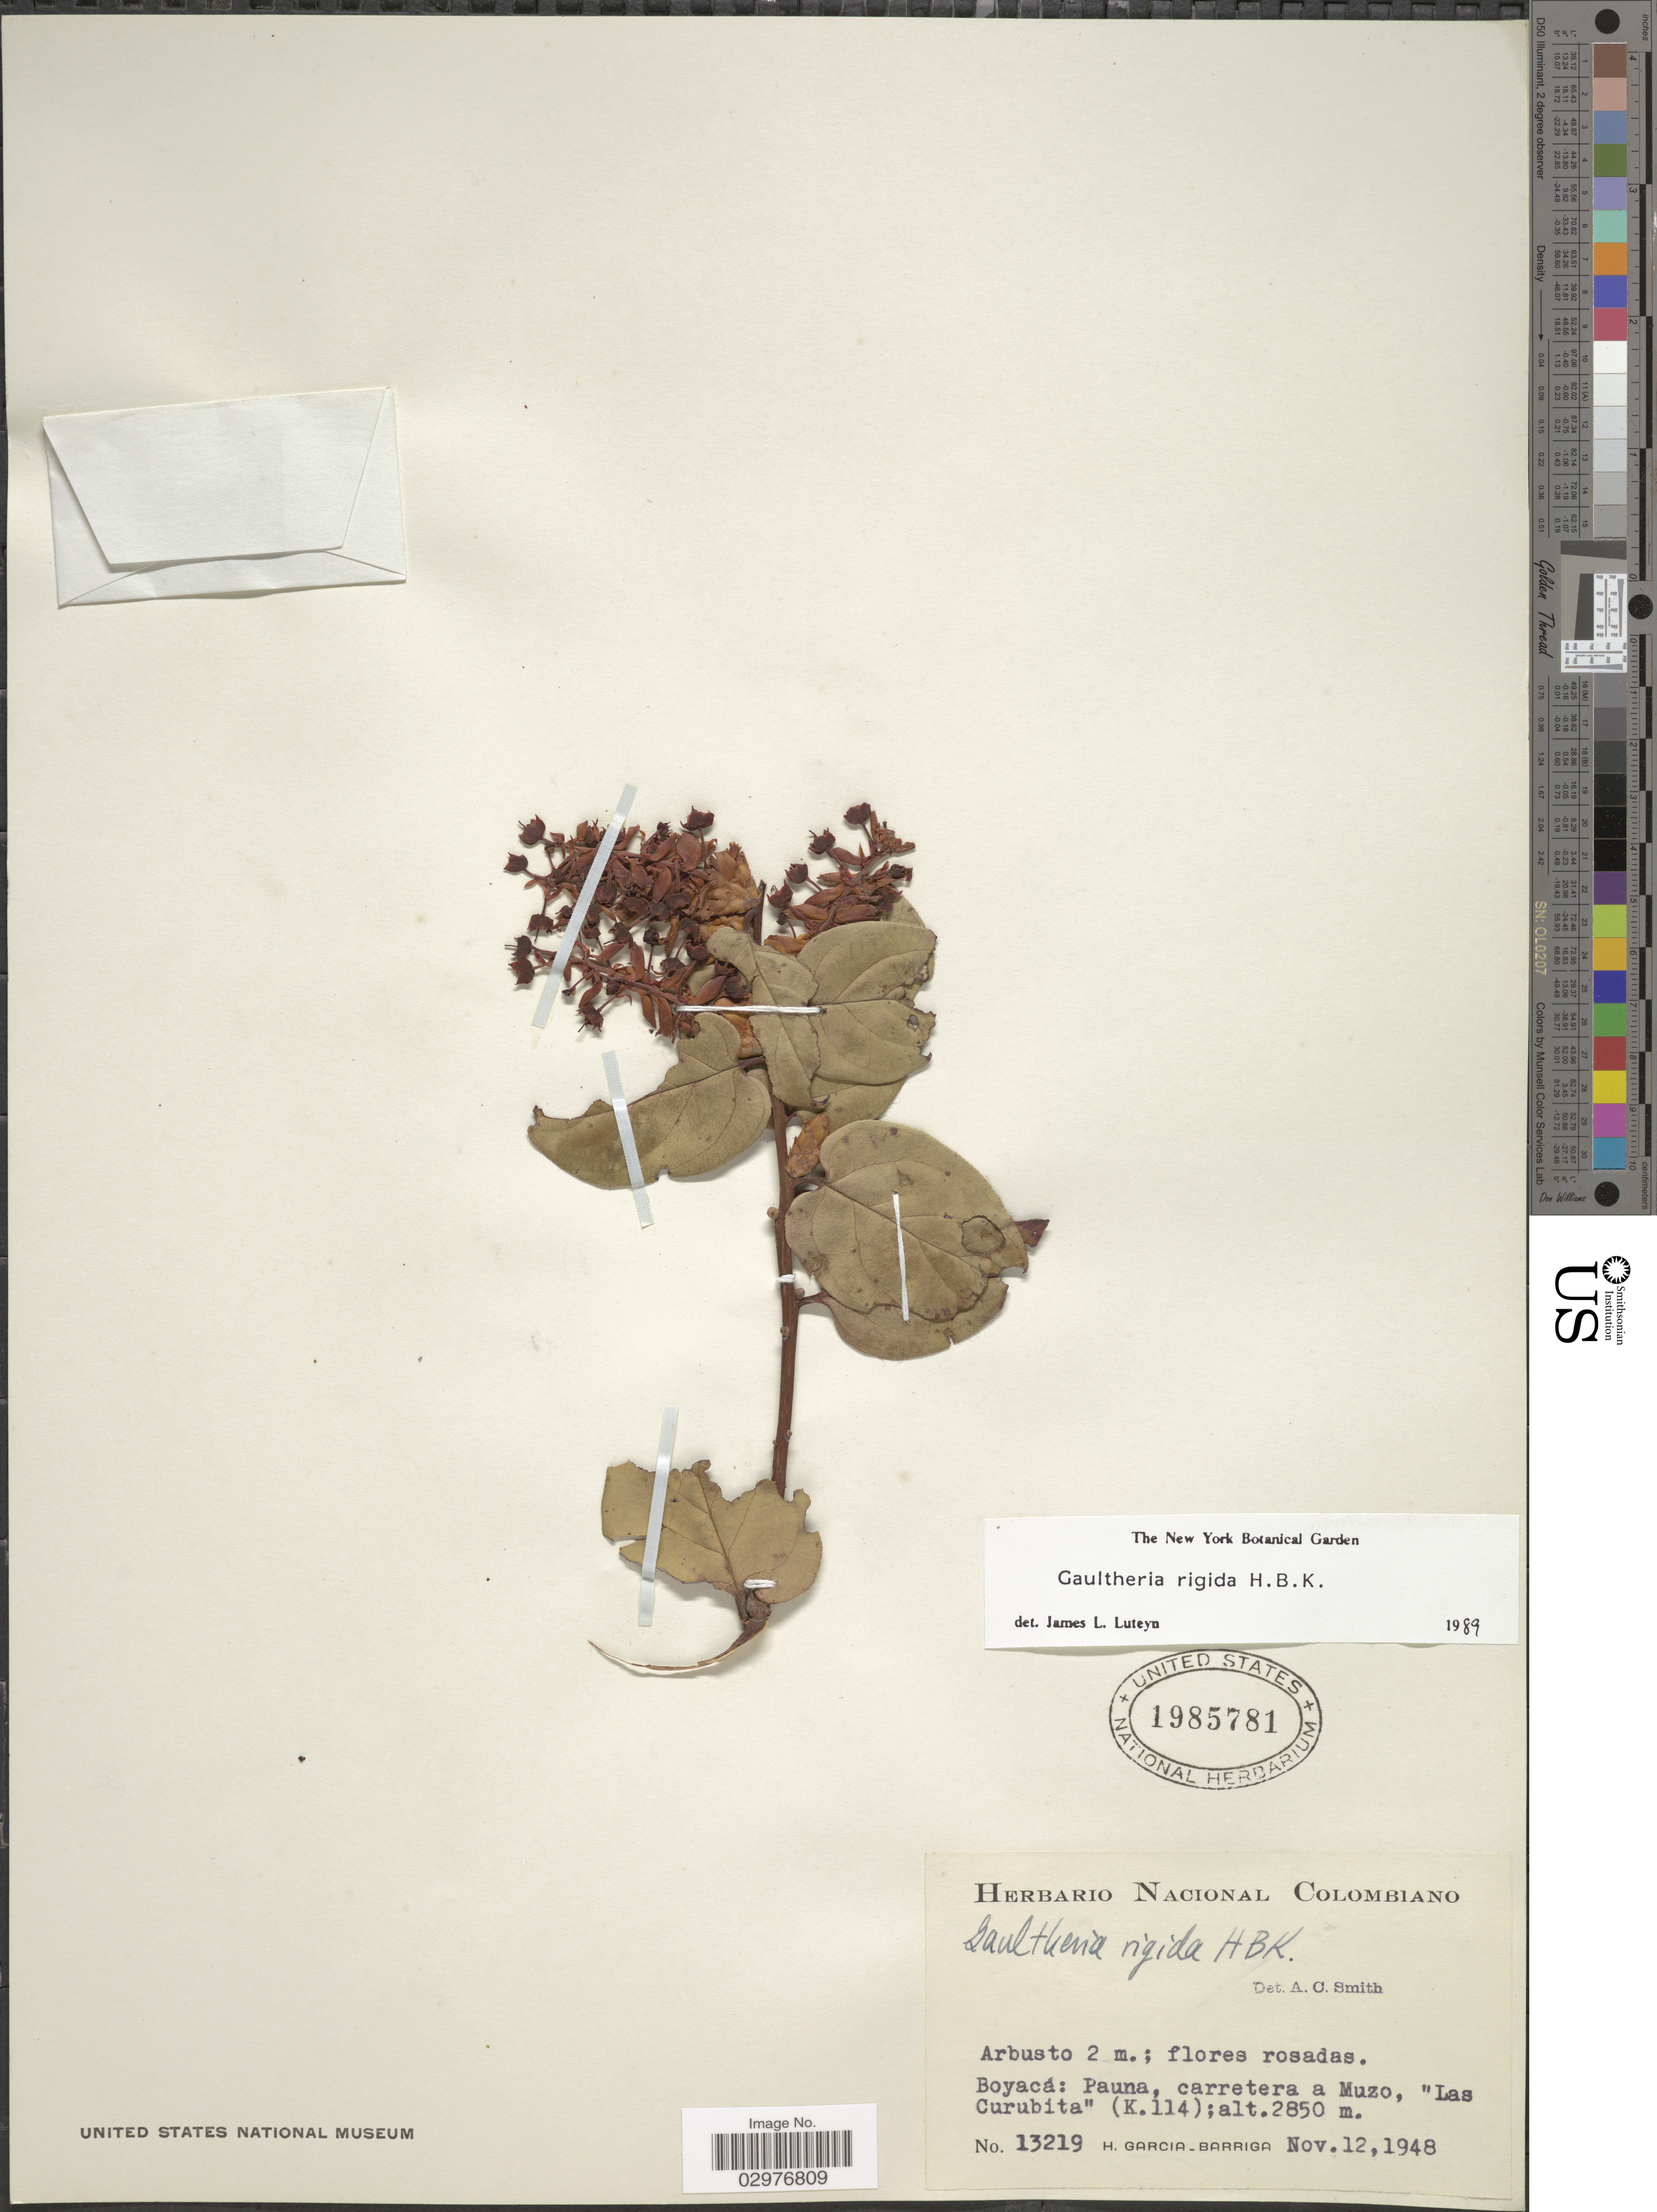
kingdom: Plantae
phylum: Tracheophyta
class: Magnoliopsida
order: Ericales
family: Ericaceae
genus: Gaultheria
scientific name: Gaultheria rigida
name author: Kunth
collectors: H. García Barriga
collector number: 13219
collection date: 1948-11-12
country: Colombia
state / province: Boyacá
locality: Pauna, carretera a Muzo, "Las Curubita"(K. 114).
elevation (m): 2850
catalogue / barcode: US 1985781